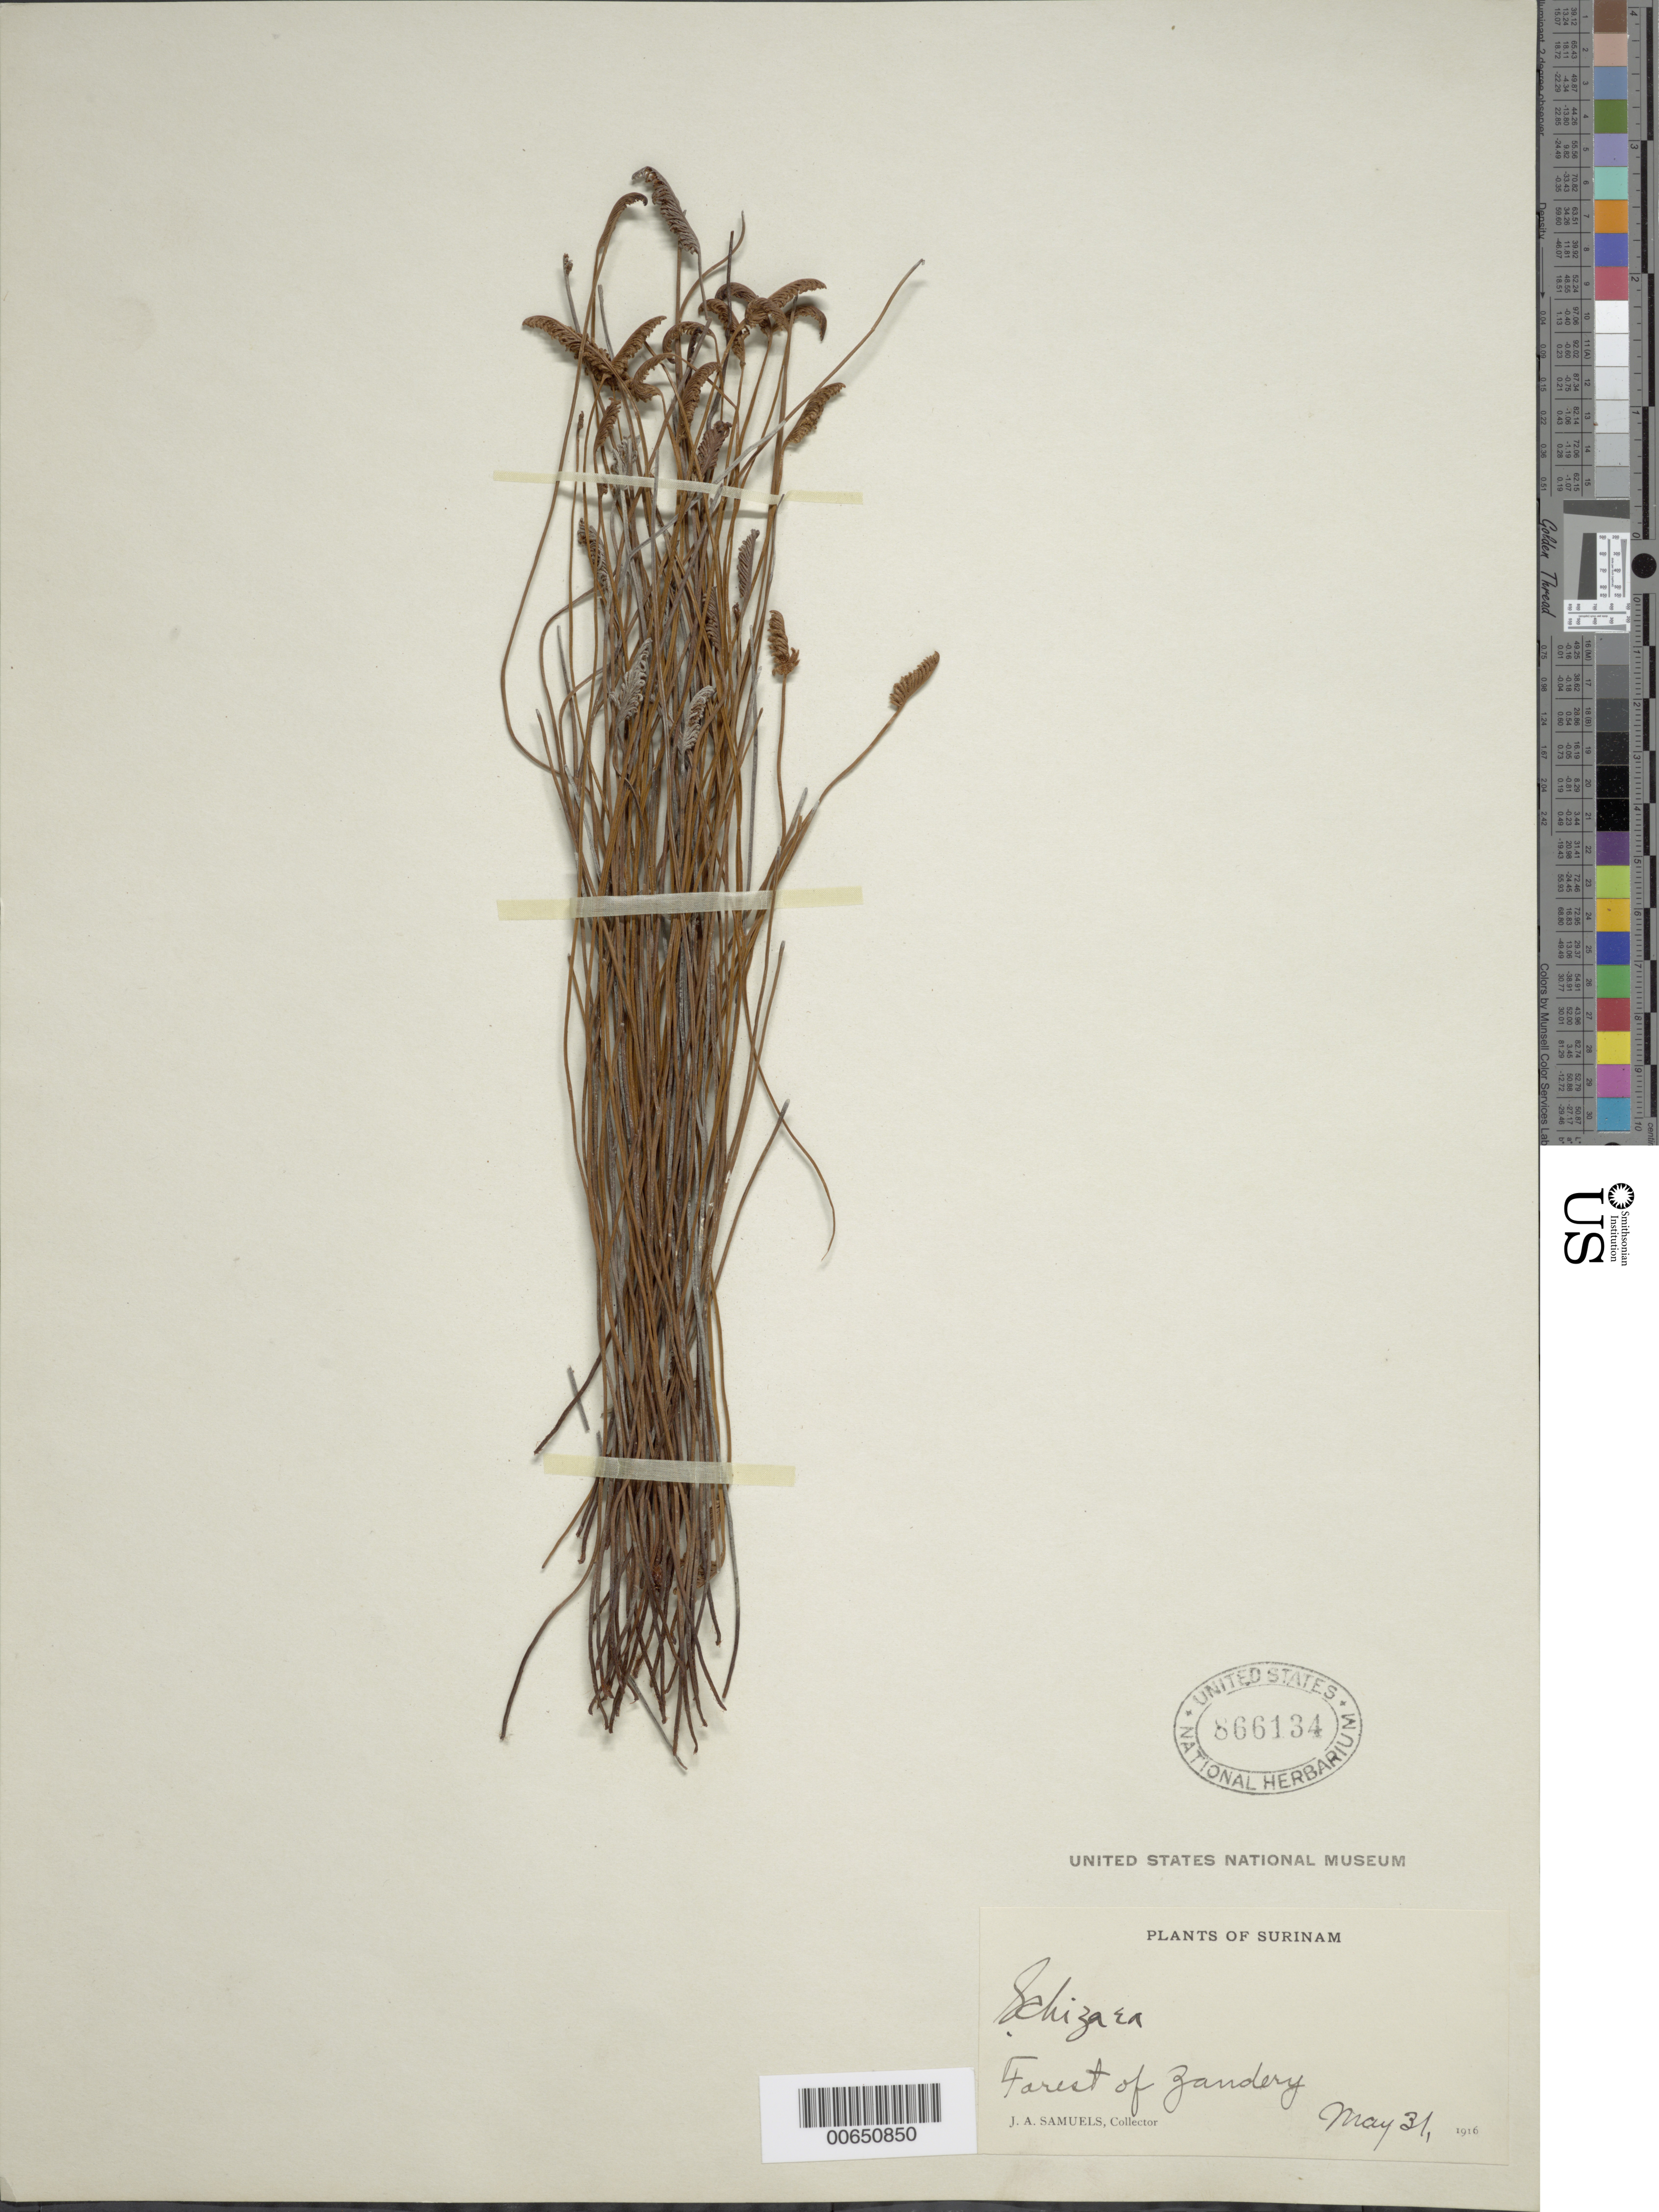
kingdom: Plantae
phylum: Tracheophyta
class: Polypodiopsida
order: Schizaeales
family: Schizaeaceae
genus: Schizaea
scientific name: Schizaea incurvata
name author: Schkuhr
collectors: J. A. Samuels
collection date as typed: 31-May-16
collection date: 1916-05-31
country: Suriname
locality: Forest of Zandery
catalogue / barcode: US 866134